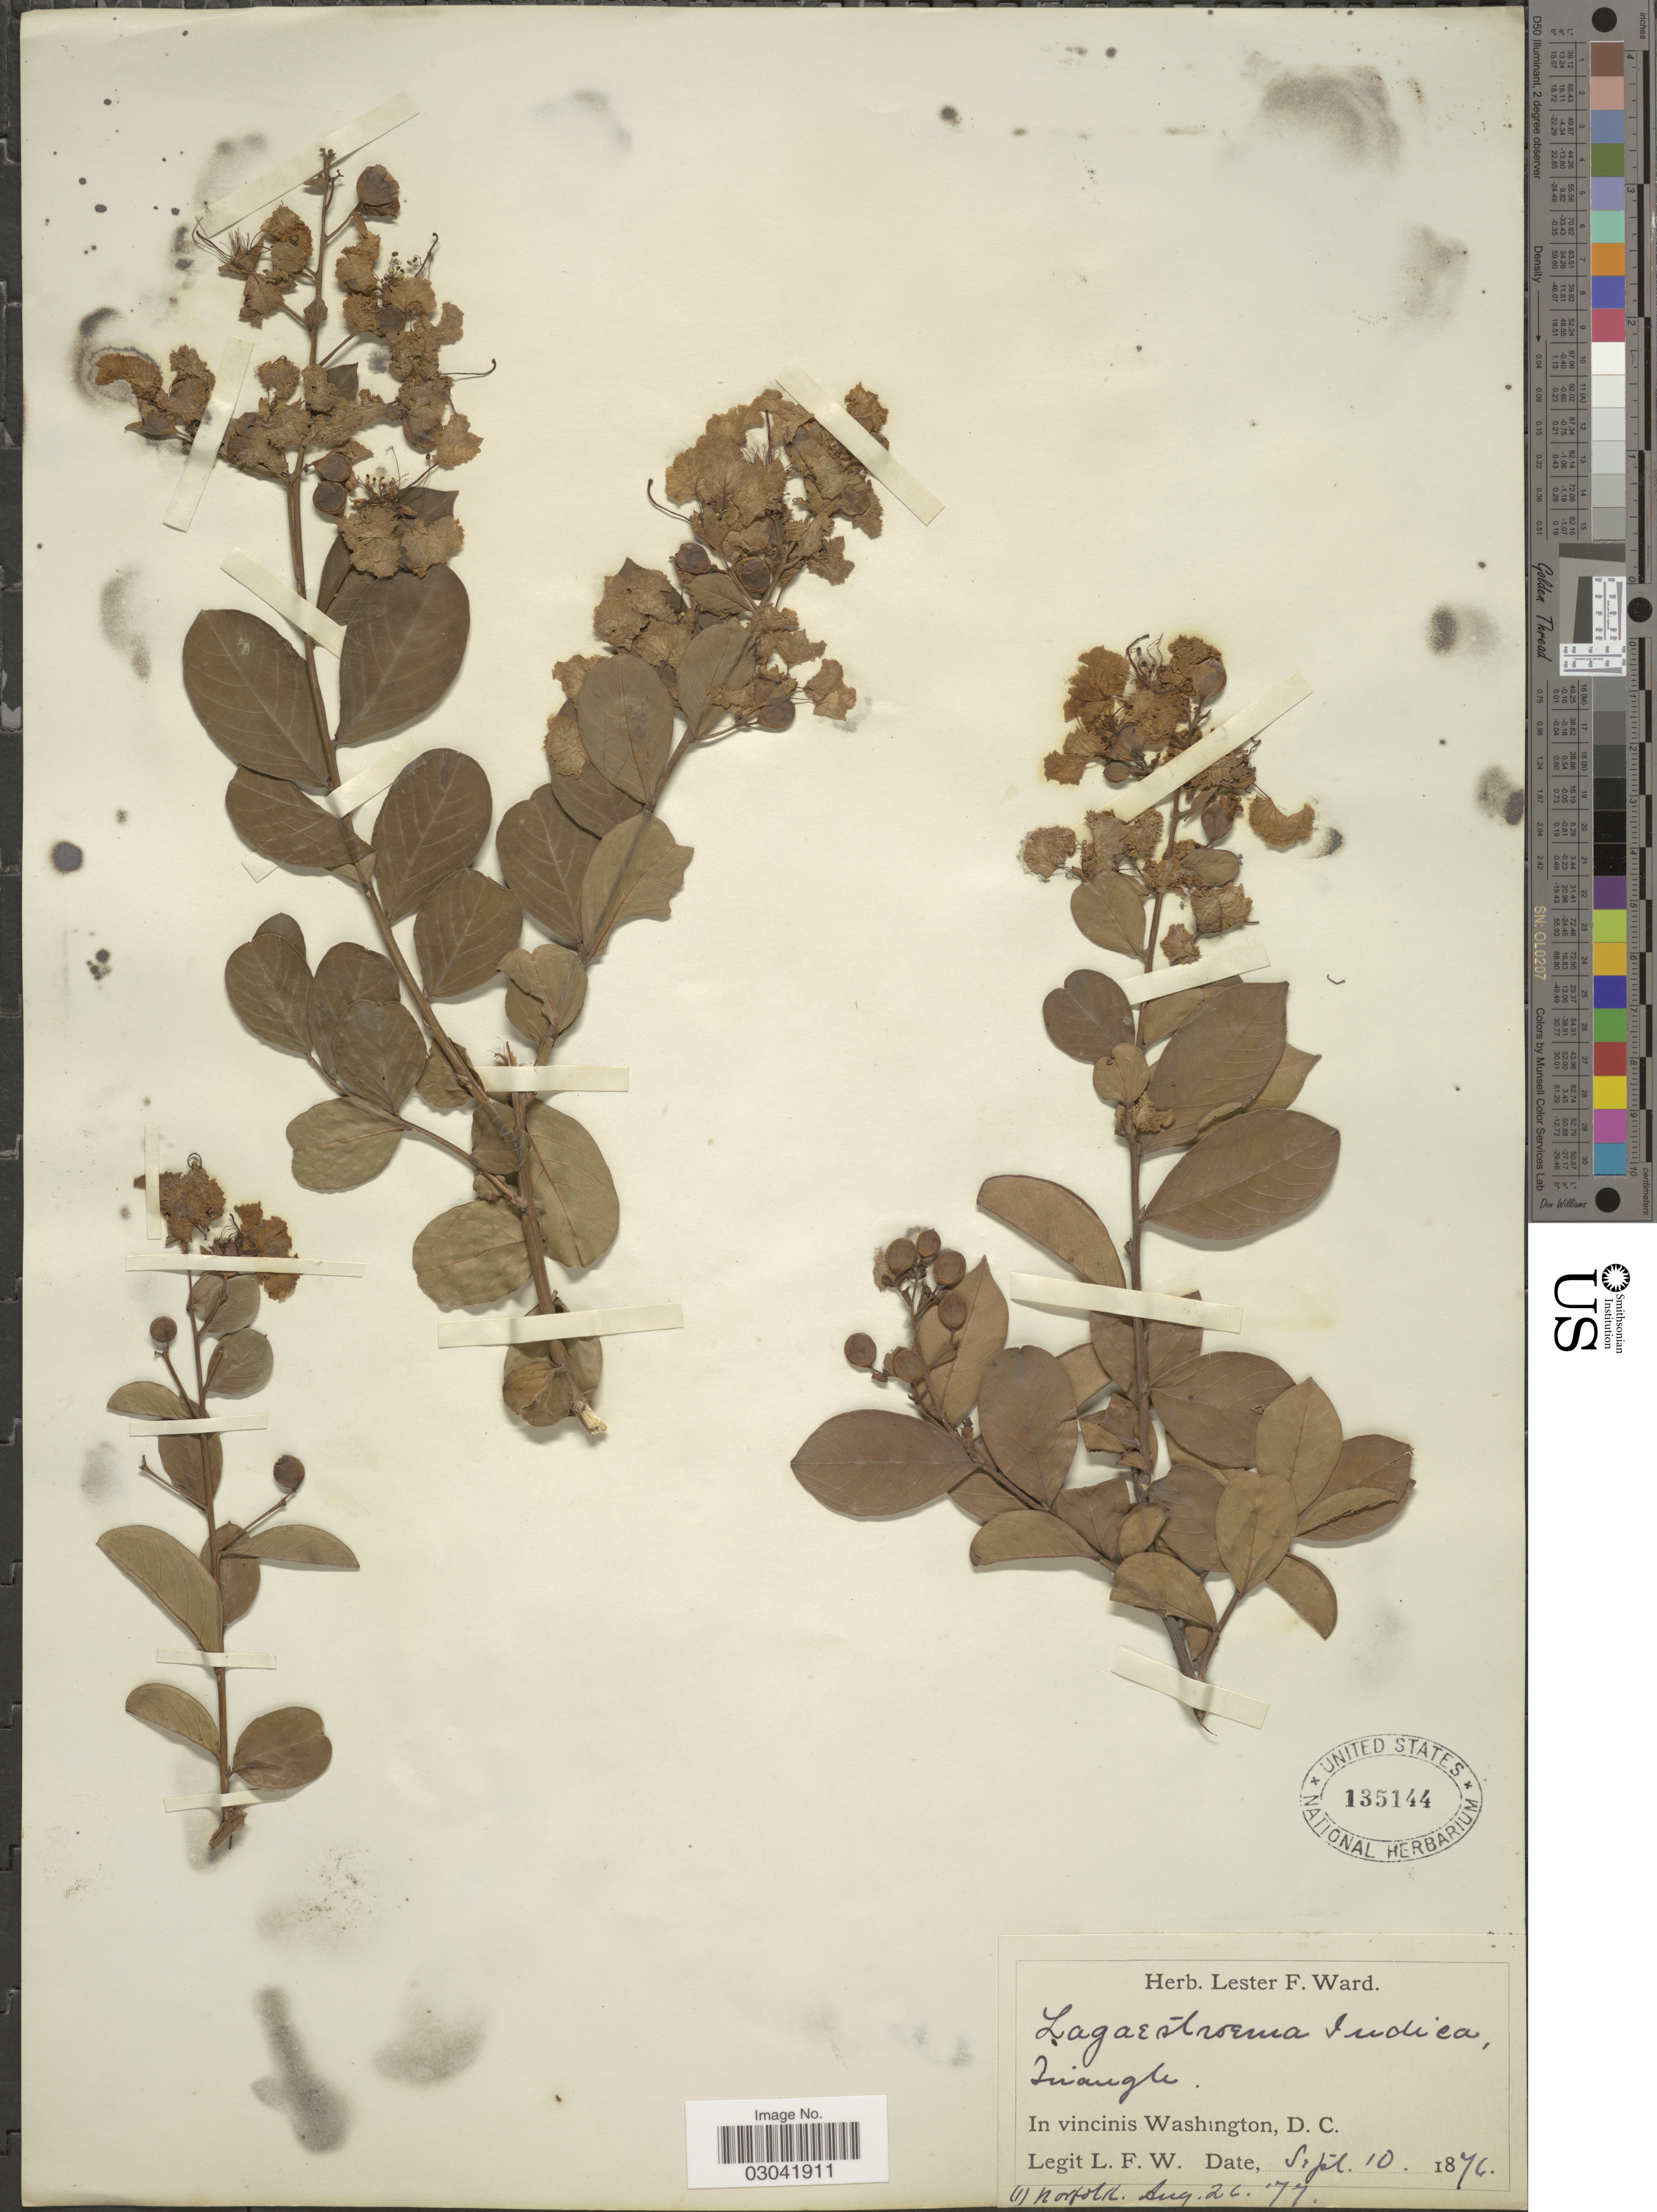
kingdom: Plantae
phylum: Tracheophyta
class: Magnoliopsida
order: Myrtales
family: Lythraceae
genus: Lagerstroemia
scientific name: Lagerstroemia indica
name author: L.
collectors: L. F. Ward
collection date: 1876-09-10/1877-08-26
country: United States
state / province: District of Columbia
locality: In vicinis Washington, D. C. Norfolk.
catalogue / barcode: US 135144